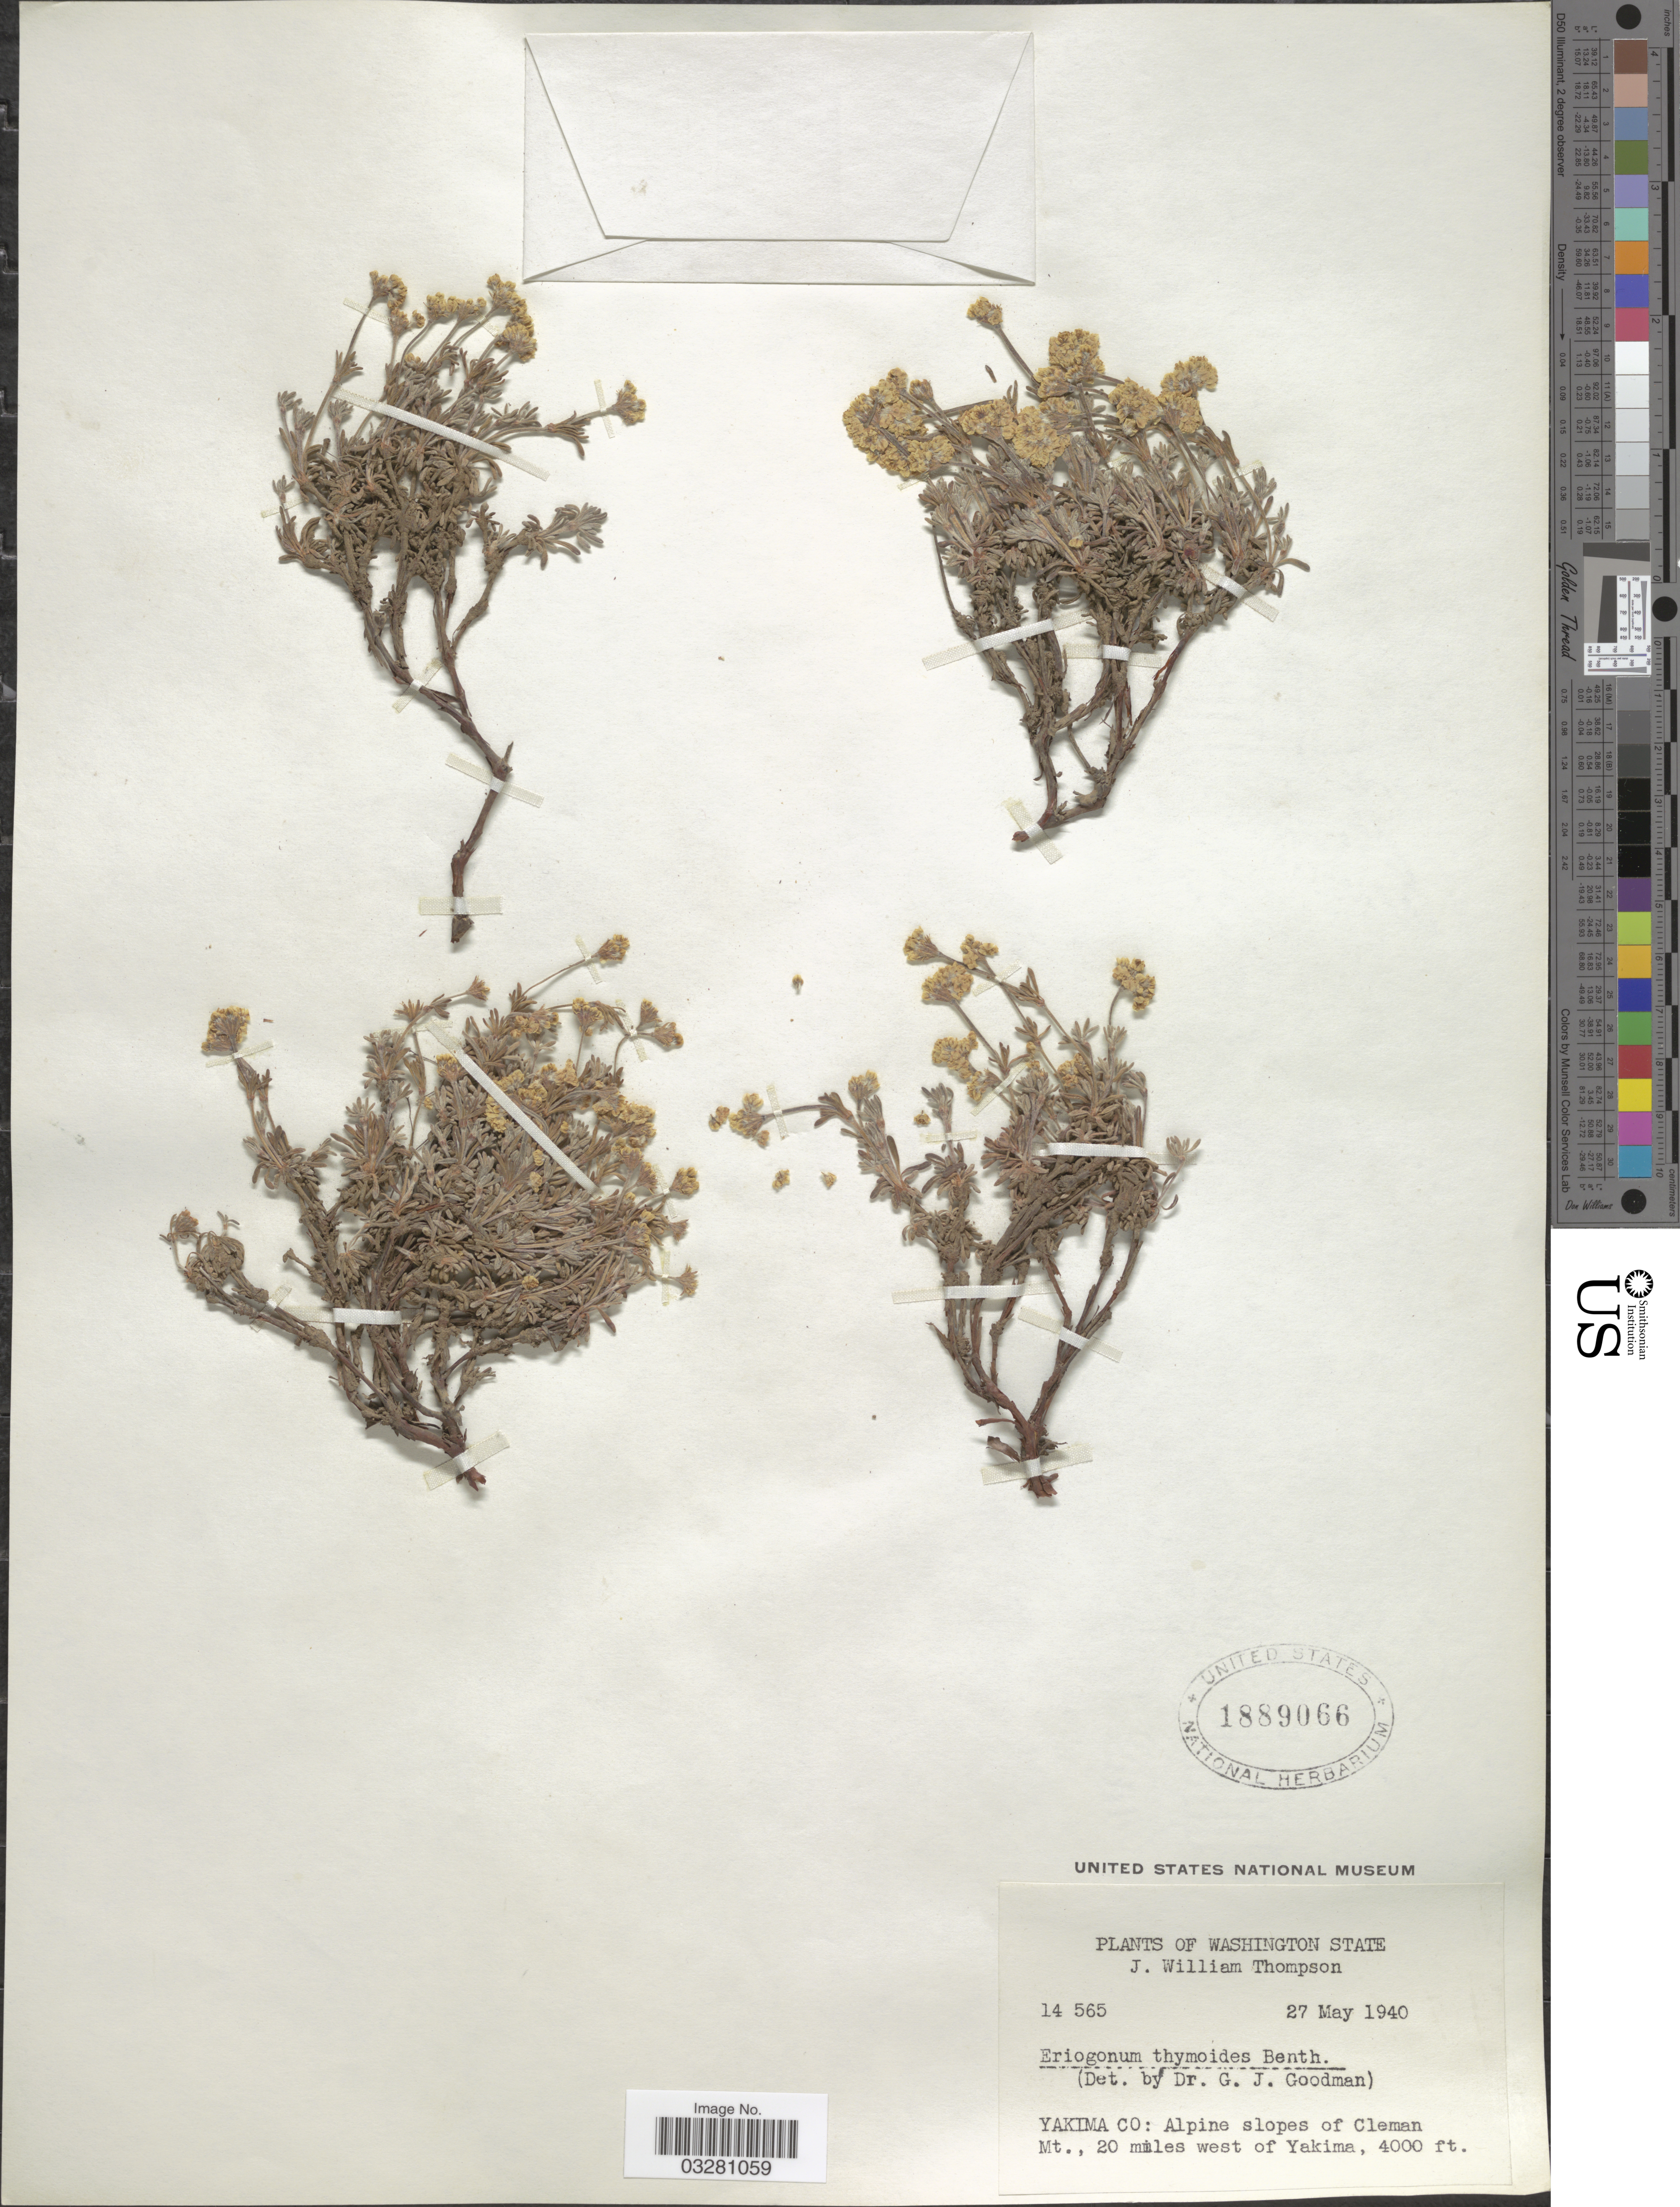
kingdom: Plantae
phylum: Tracheophyta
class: Magnoliopsida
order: Caryophyllales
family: Polygonaceae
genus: Eriogonum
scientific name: Eriogonum thymoides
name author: Benth. in DC.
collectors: J. W. Thompson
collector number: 14565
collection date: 1940-05-27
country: United States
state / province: Washington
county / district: Yakima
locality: Yakima Co: Alpine slopes of Cleman Mt., 20 miles west of Yakima.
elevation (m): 1219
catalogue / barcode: US 1889066